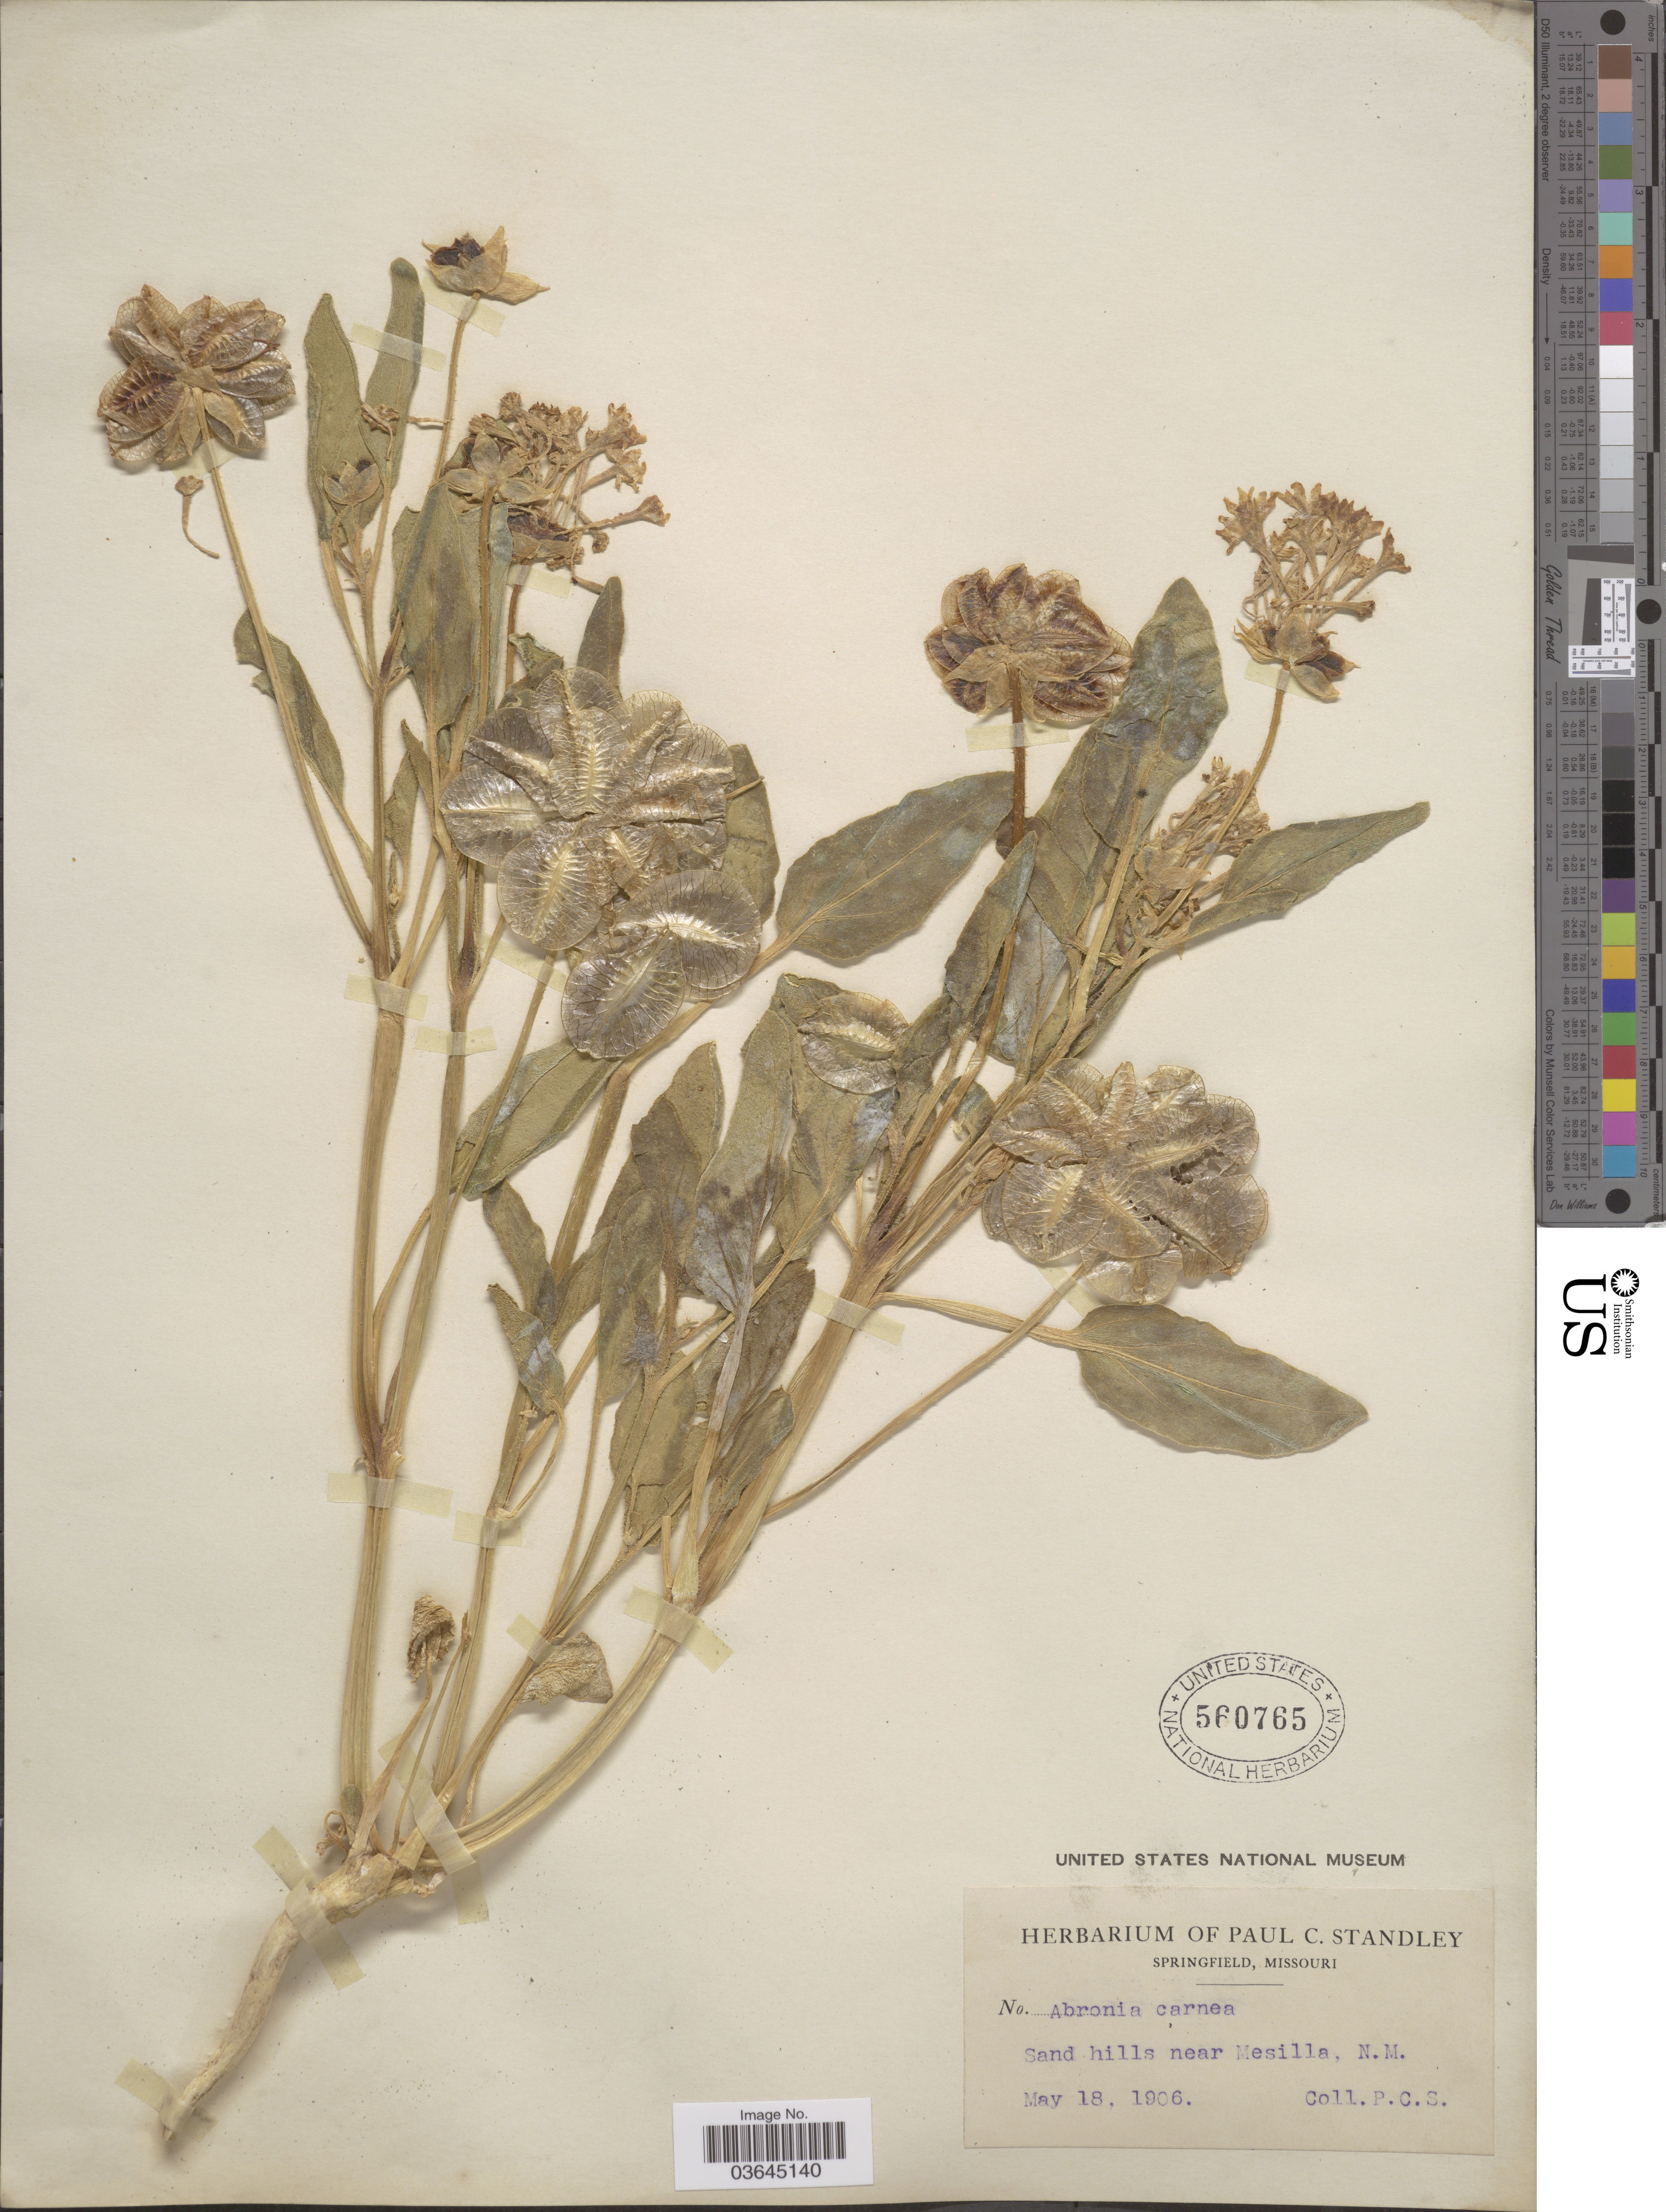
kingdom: Plantae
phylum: Tracheophyta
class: Magnoliopsida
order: Caryophyllales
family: Nyctaginaceae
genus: Tripterocalyx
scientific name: Tripterocalyx carneus var. carneus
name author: (Greene) L.A. Galloway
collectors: P. C. Standley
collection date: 1906-05-18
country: United States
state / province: New Mexico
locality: Sand hills near Mesilla.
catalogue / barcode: US 560765